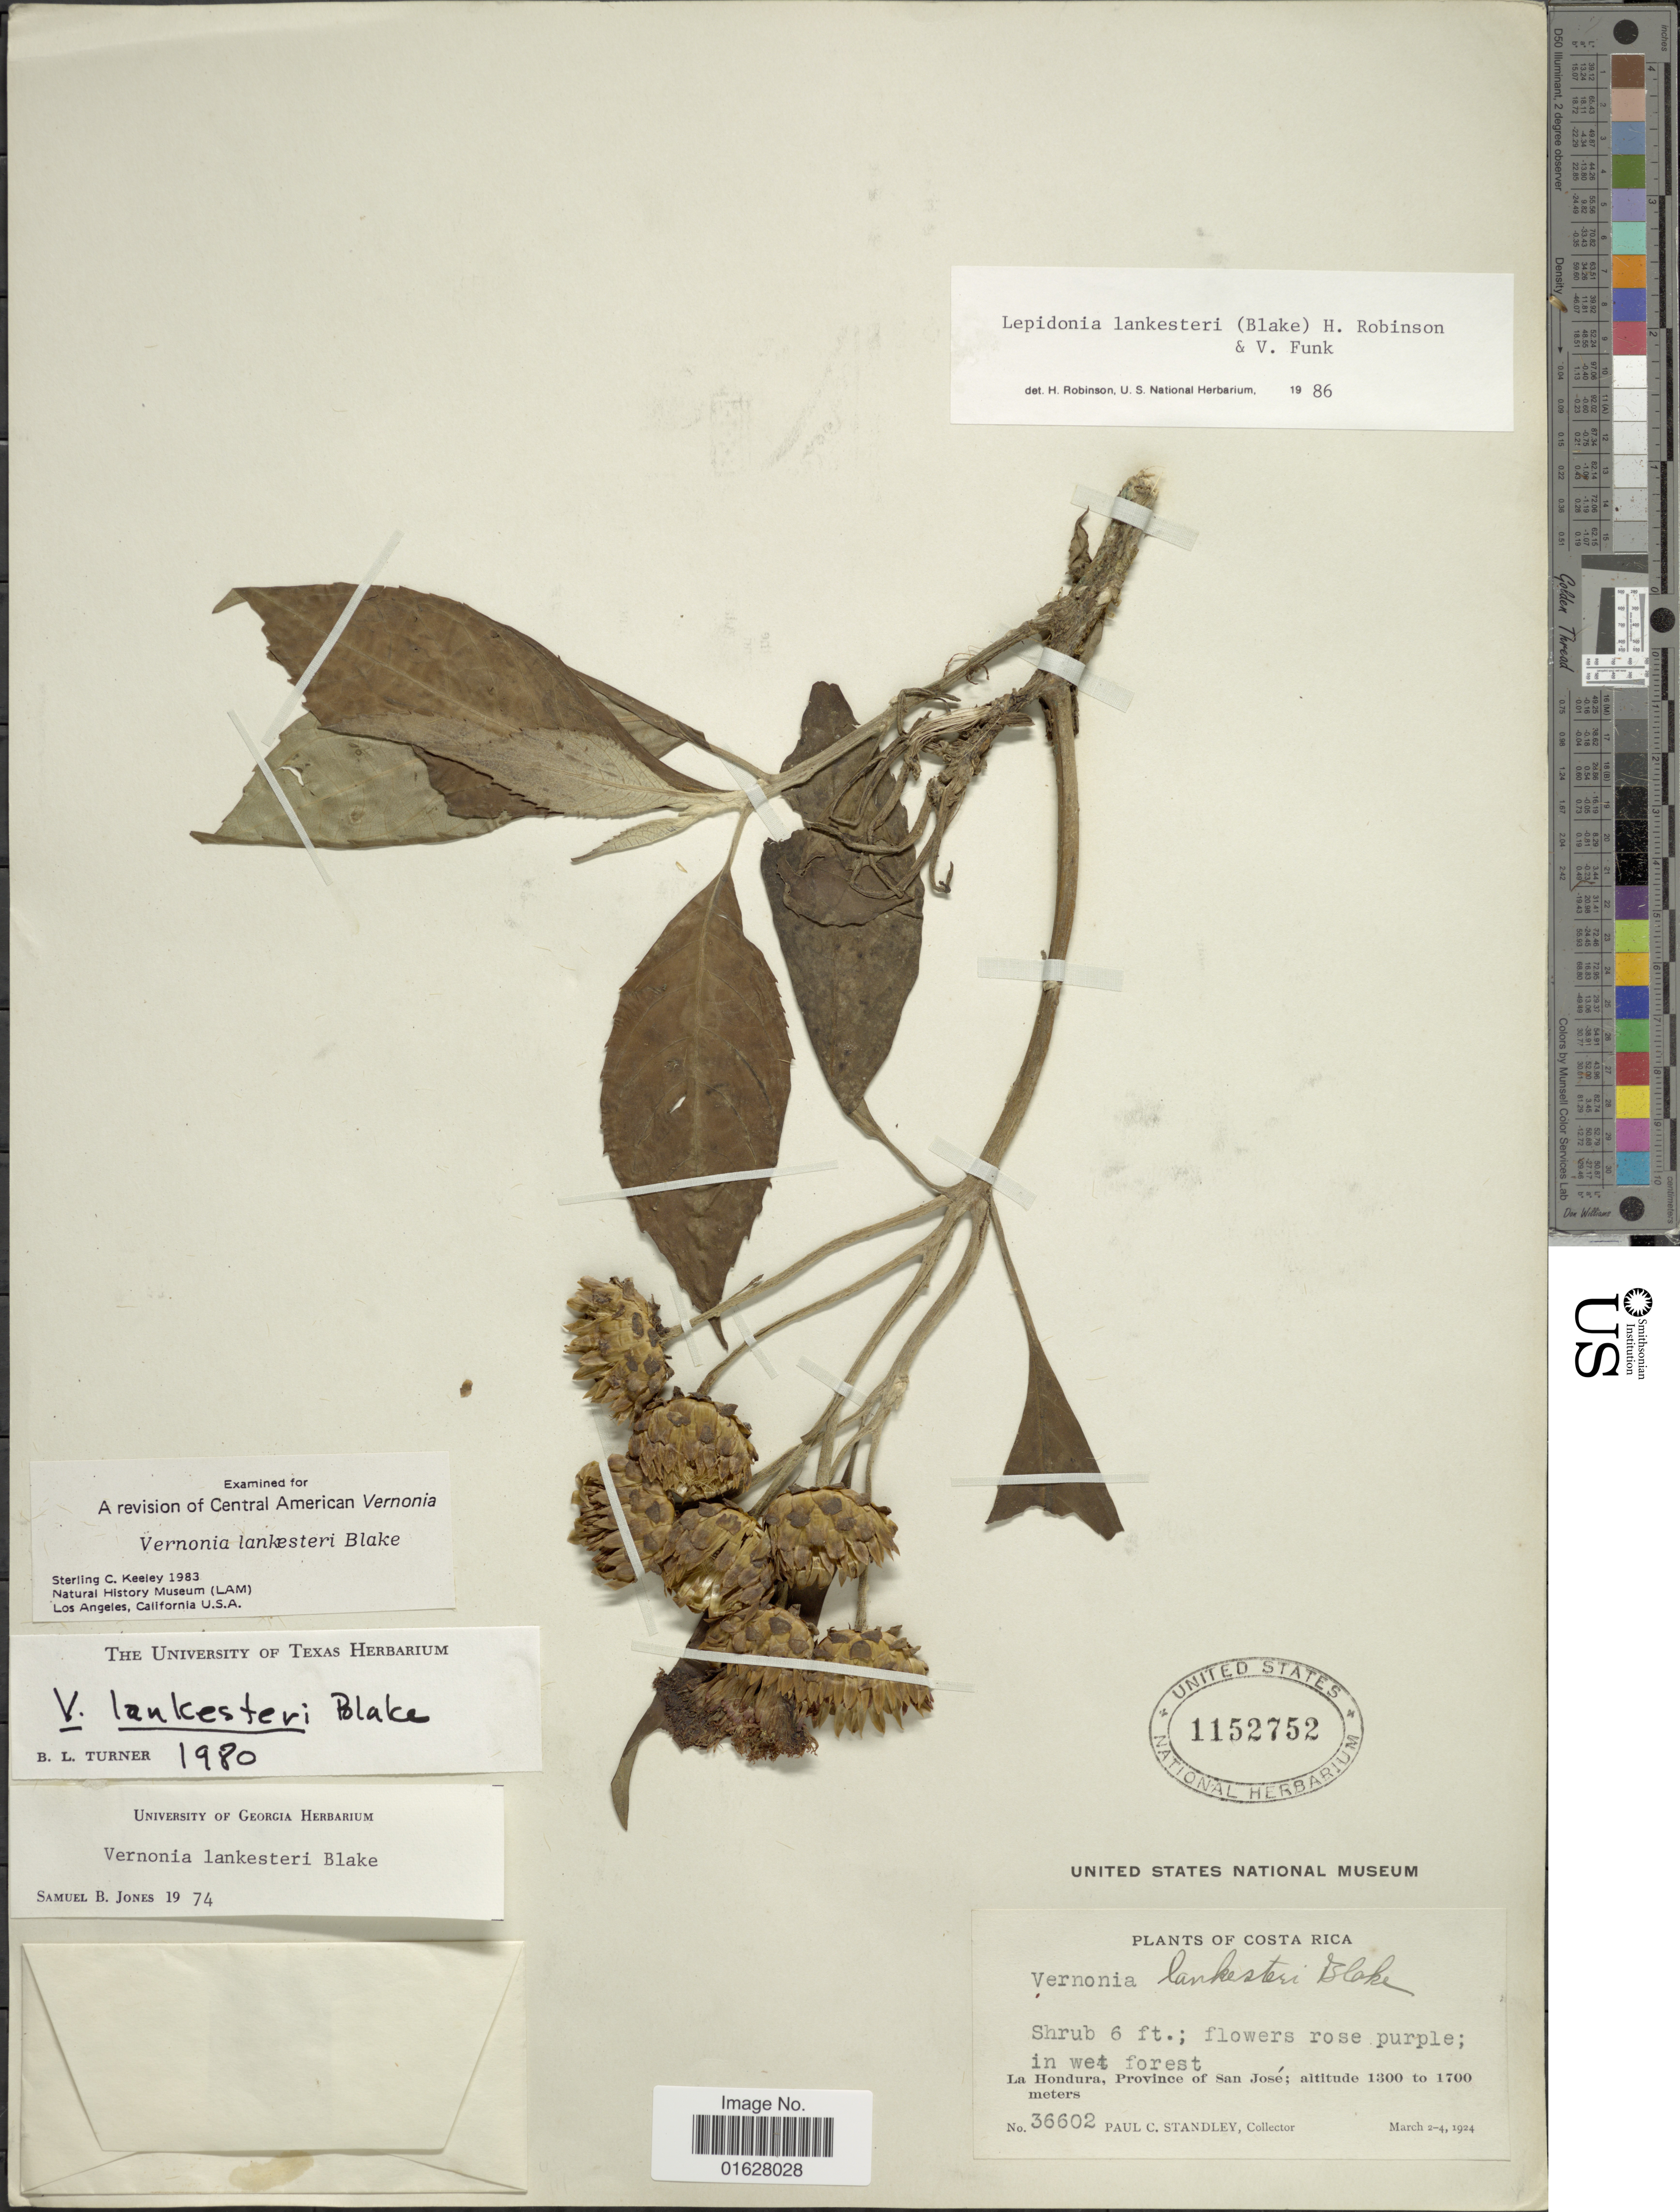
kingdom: Plantae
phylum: Tracheophyta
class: Magnoliopsida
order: Asterales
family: Asteraceae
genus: Lepidonia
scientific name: Lepidonia lankesteri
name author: (S.F. Blake) H. Rob. & Funk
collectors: P. C. Standley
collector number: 36602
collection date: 1924-03-02/1924-03-04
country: Costa Rica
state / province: San José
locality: Costa Rica. in wet forest. La Hondura, Province of San José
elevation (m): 1300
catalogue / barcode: US 1152752